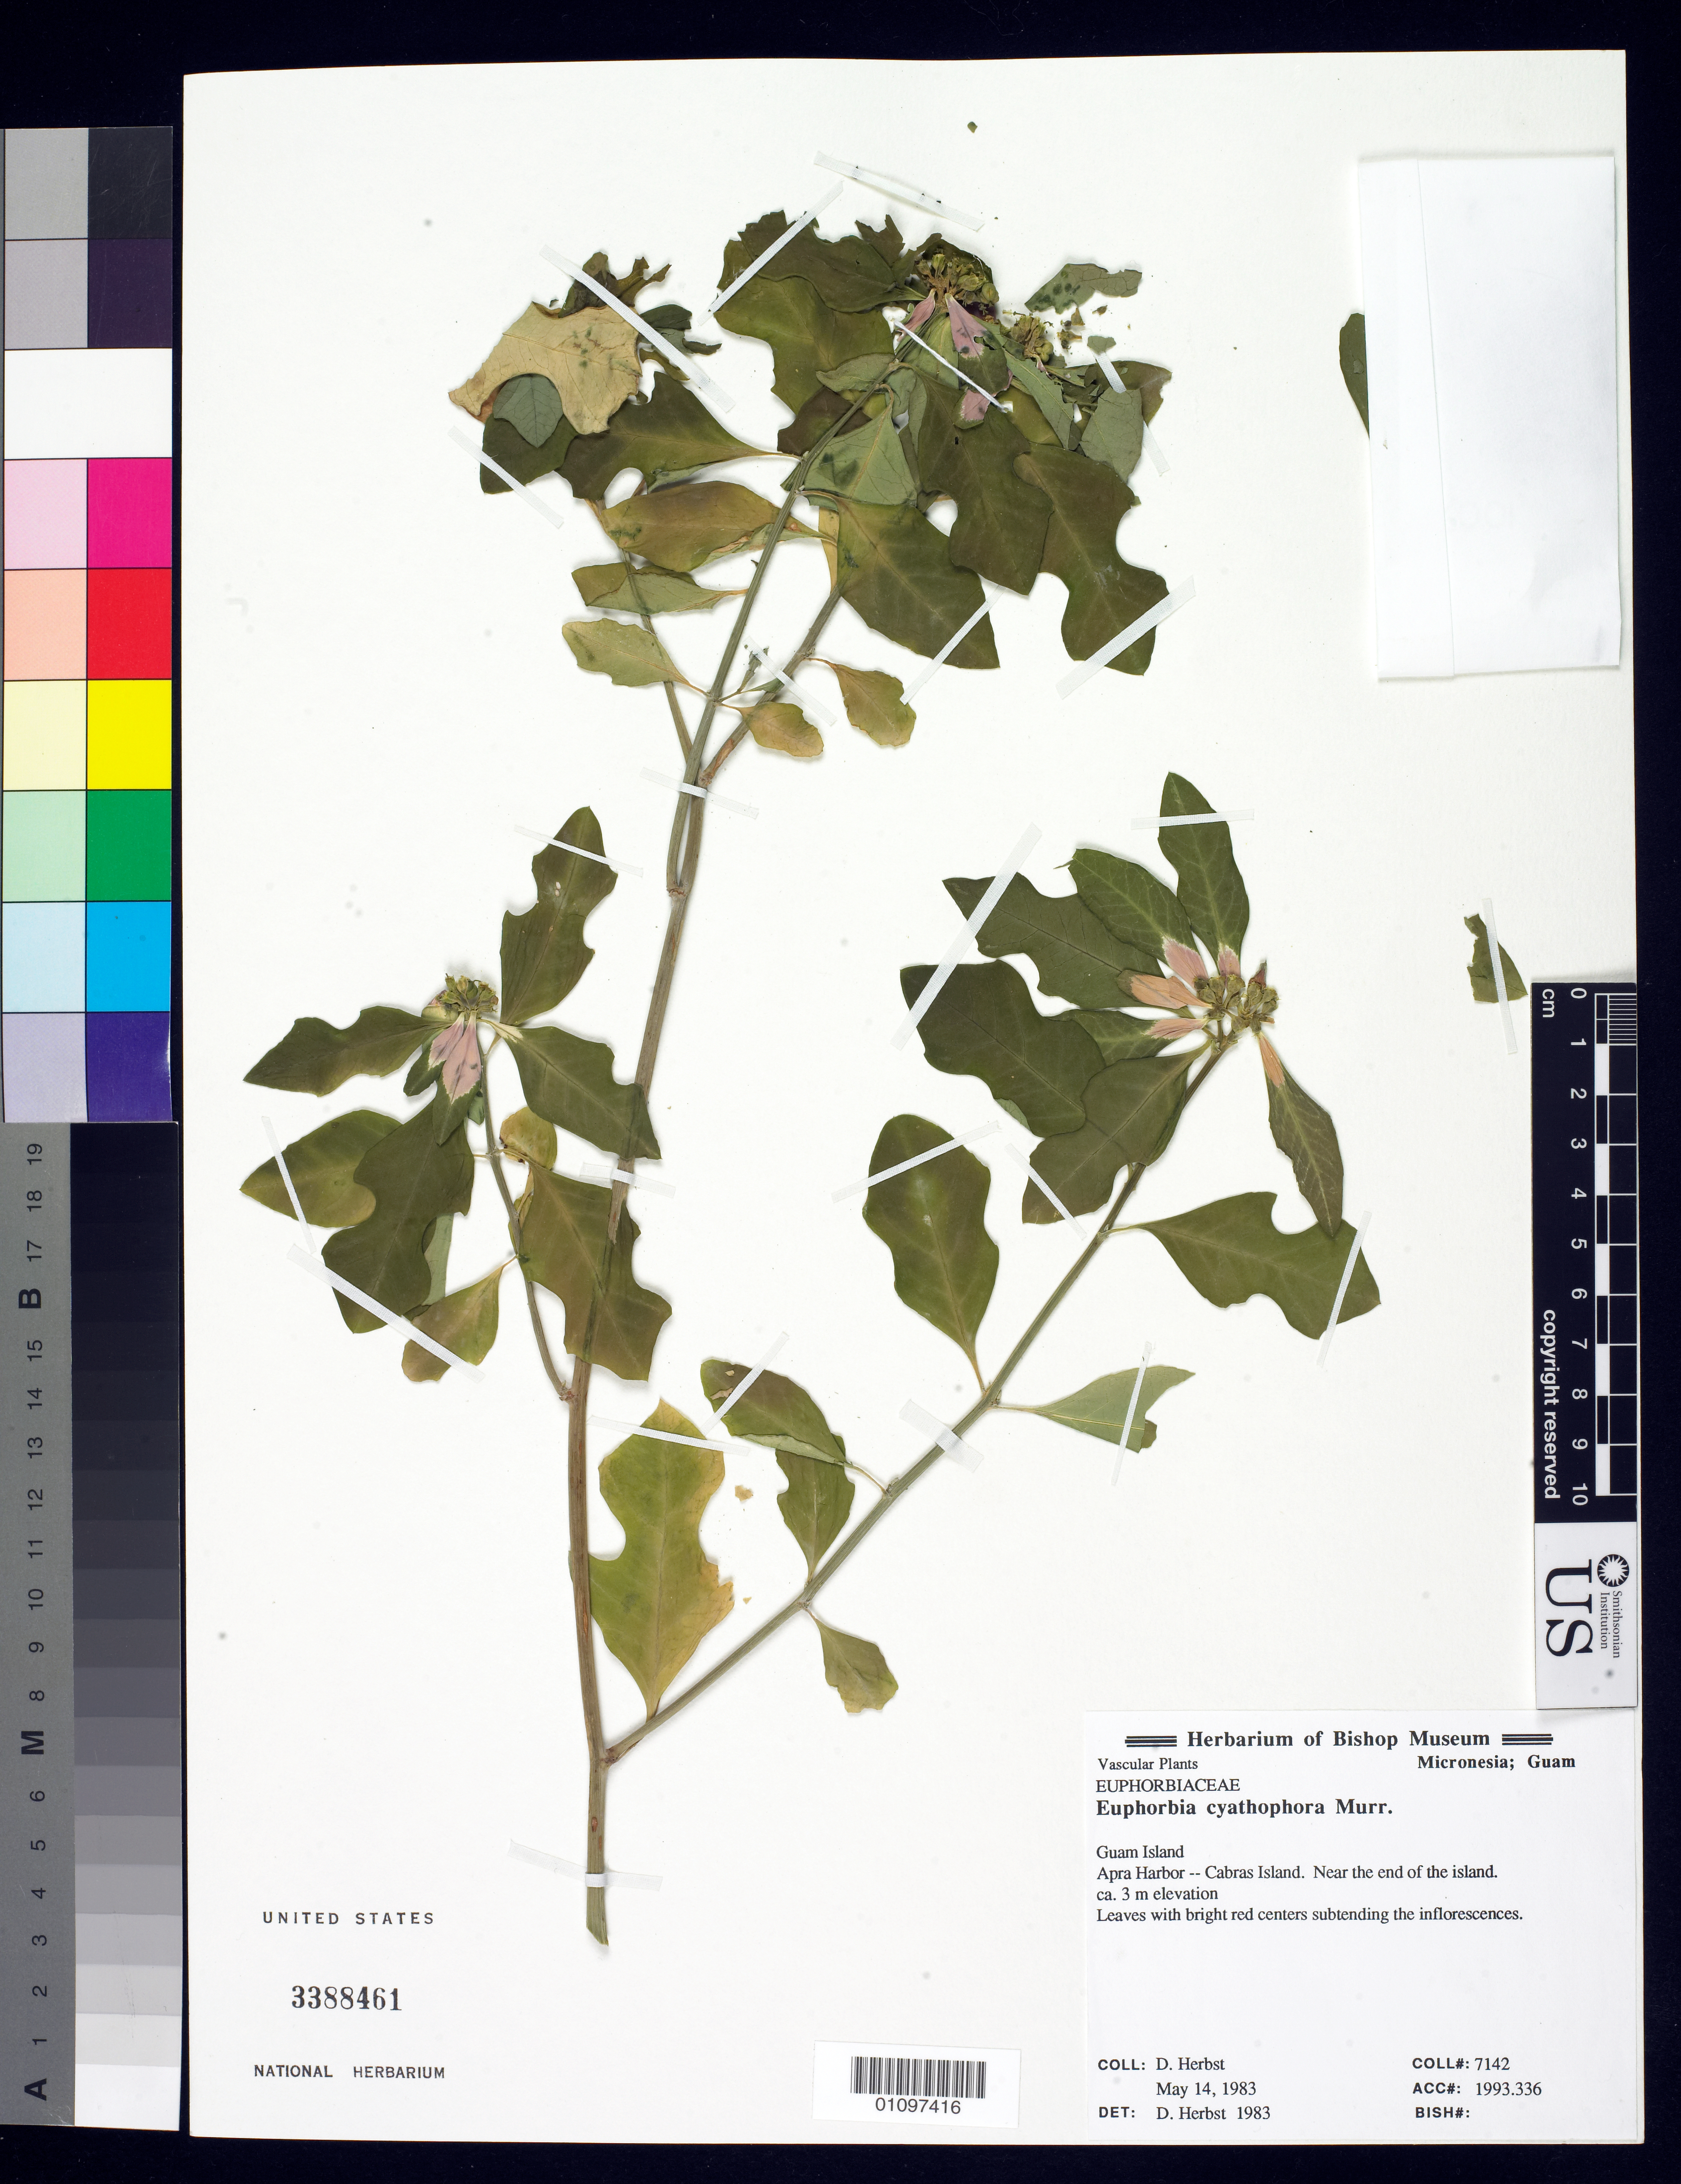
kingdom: Plantae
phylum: Tracheophyta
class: Magnoliopsida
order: Malpighiales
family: Euphorbiaceae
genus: Euphorbia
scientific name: Euphorbia heterophylla var. cyathophora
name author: (Murr.) Griseb.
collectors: D. R. Herbst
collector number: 7142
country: Guam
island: Guam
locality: Apra Harbor, On the islets SE of the power plant.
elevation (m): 3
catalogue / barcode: US 3388461